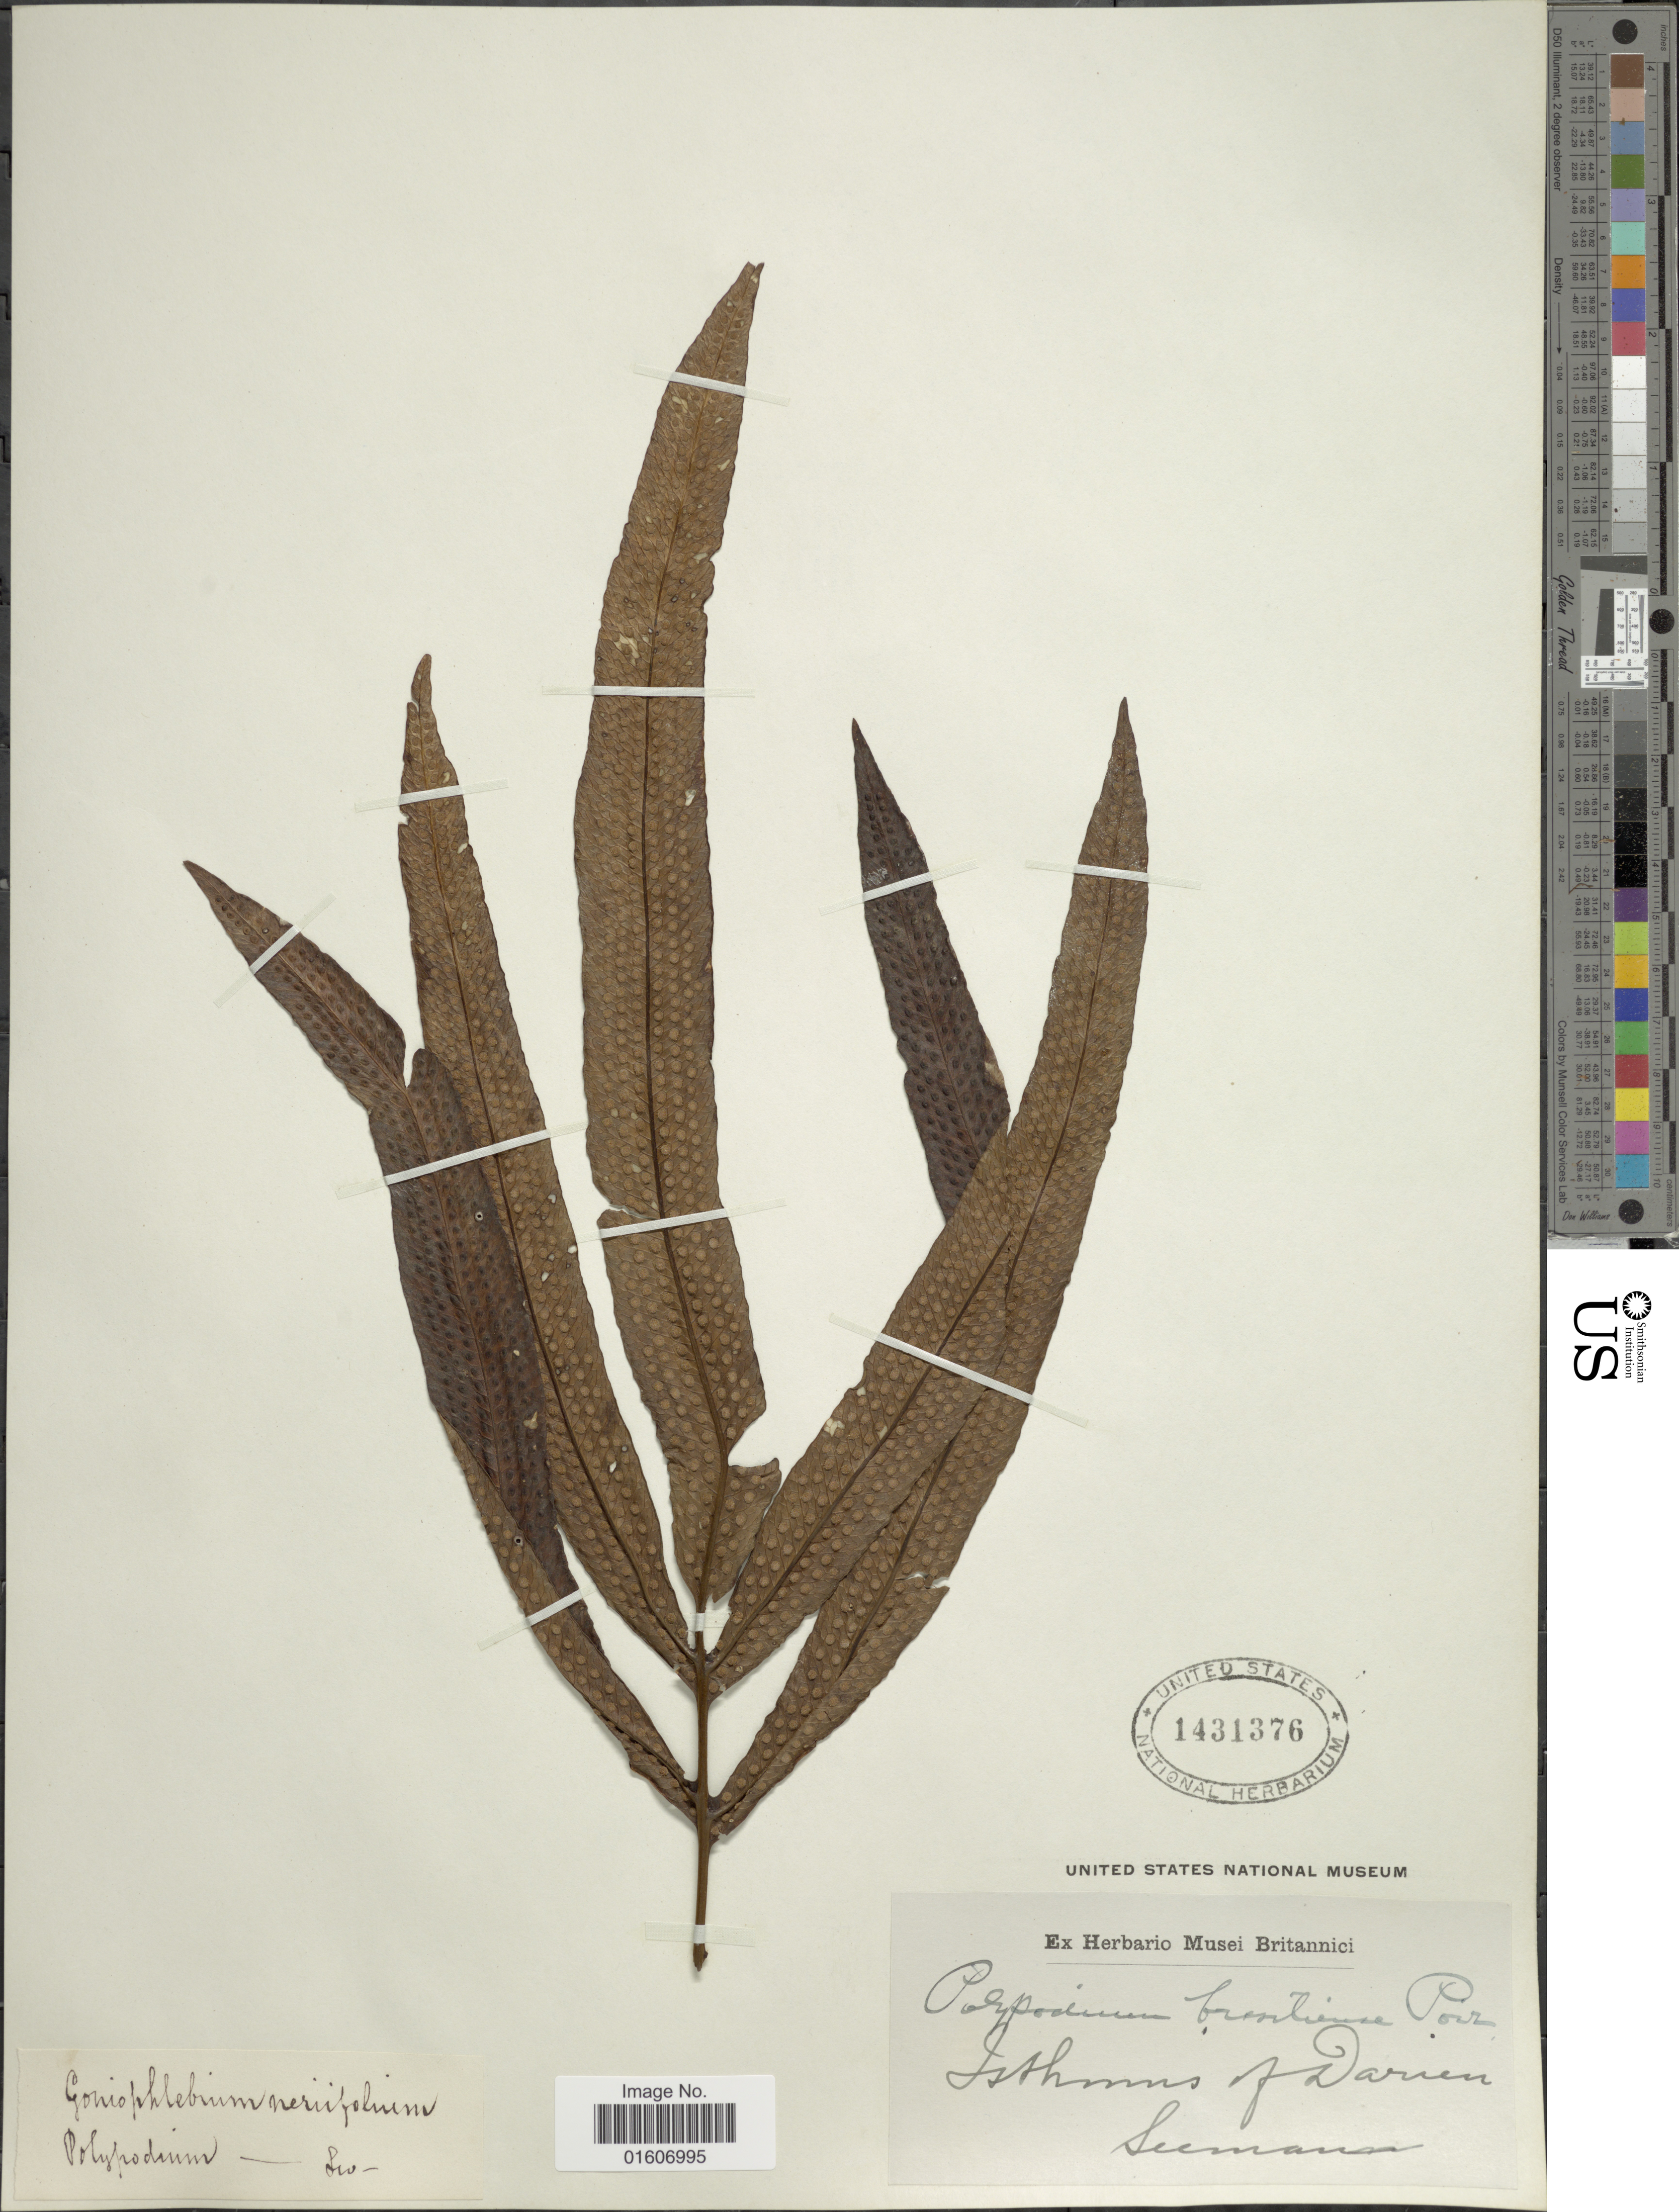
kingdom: Plantae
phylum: Tracheophyta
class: Polypodiopsida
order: Polypodiales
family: Polypodiaceae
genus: Serpocaulon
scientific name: Serpocaulon triseriale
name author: (Sw.) A.R. Sm.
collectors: -. Seemann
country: Panama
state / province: Darién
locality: Isthmus of Darien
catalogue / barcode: US 1431376